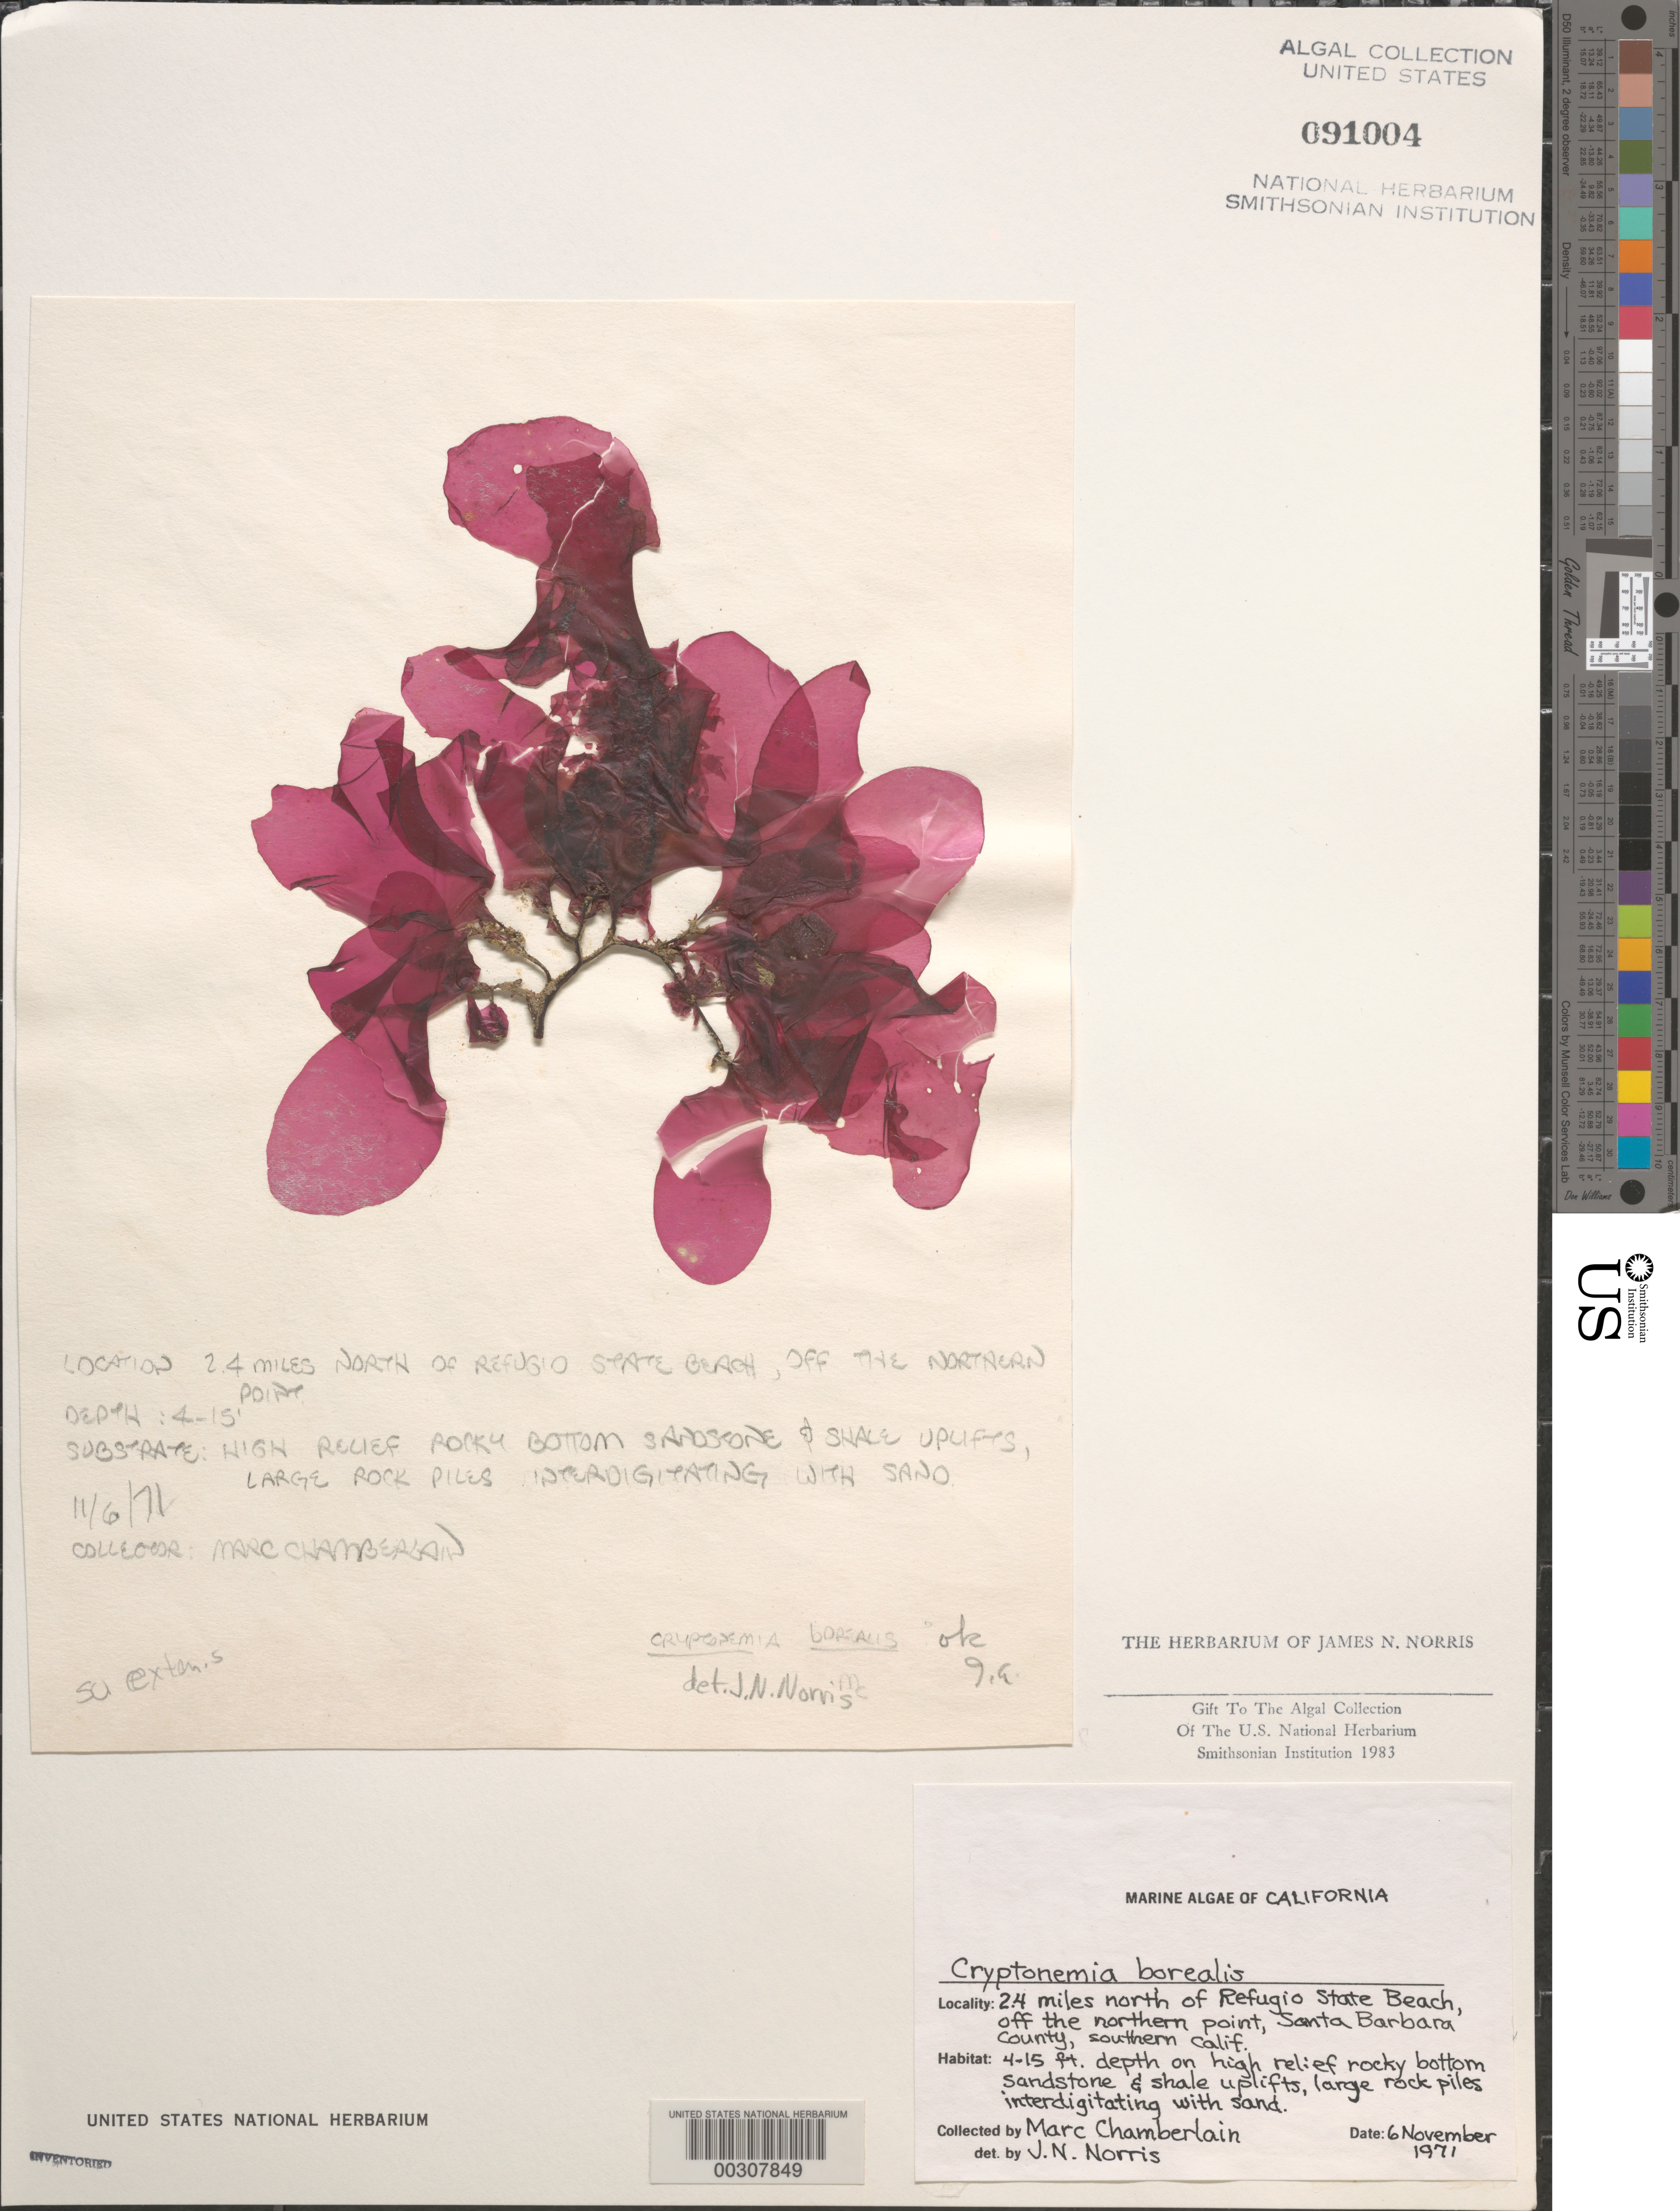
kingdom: Plantae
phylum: Rhodophyta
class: Florideophyceae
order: Halymeniales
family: Halymeniaceae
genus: Cryptonemia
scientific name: Cryptonemia borealis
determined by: Norris, James N.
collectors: M. Chamberlain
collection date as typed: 06 Nov 1971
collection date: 1971-11-06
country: United States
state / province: California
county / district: Santa Barbara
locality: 2.4 miles north of Refugio State Beach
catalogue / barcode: US 91004